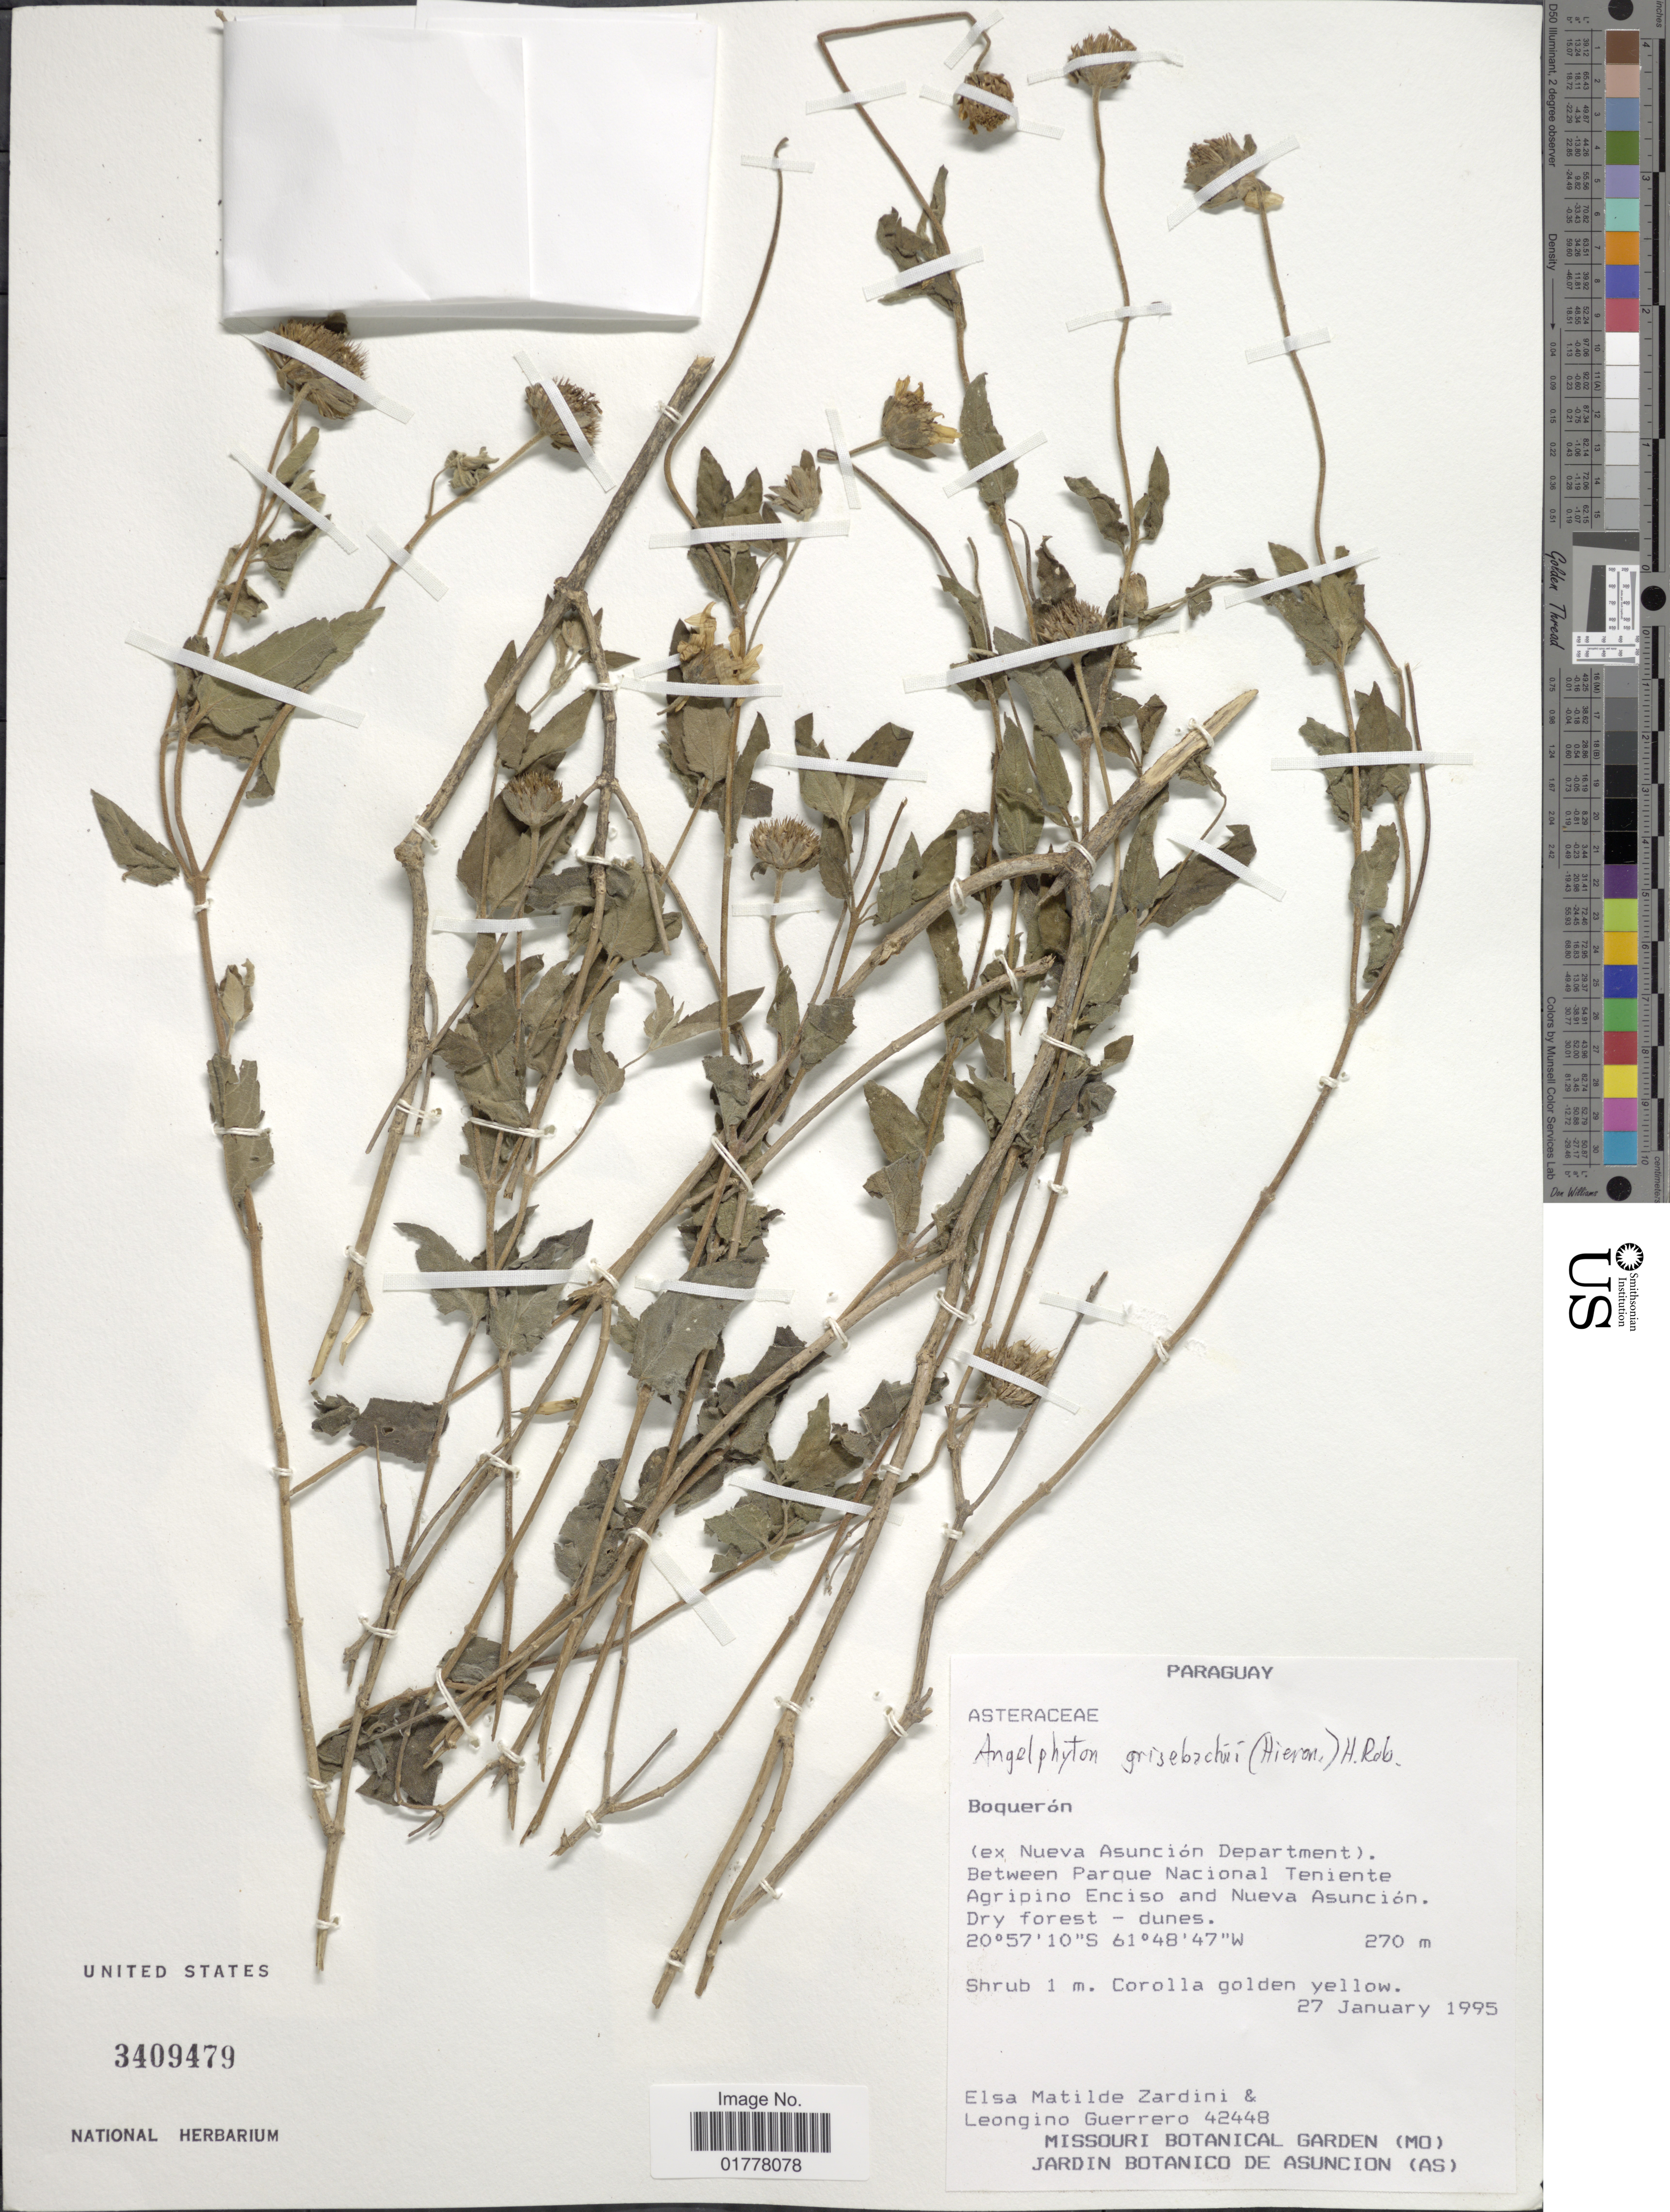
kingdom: Plantae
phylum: Tracheophyta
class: Magnoliopsida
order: Asterales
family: Asteraceae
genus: Angelphytum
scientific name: Angelphytum grisebachii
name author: Baker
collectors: E. M. Zardini & L. Guerrero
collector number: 42448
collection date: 1995-01-27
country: Paraguay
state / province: Boqueron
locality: Boquerón. (ex Nueva Asunción Department). Between Parque Nacional Teniente Agripino Enciso and Nueva Asunción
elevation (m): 270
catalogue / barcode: US 3409479